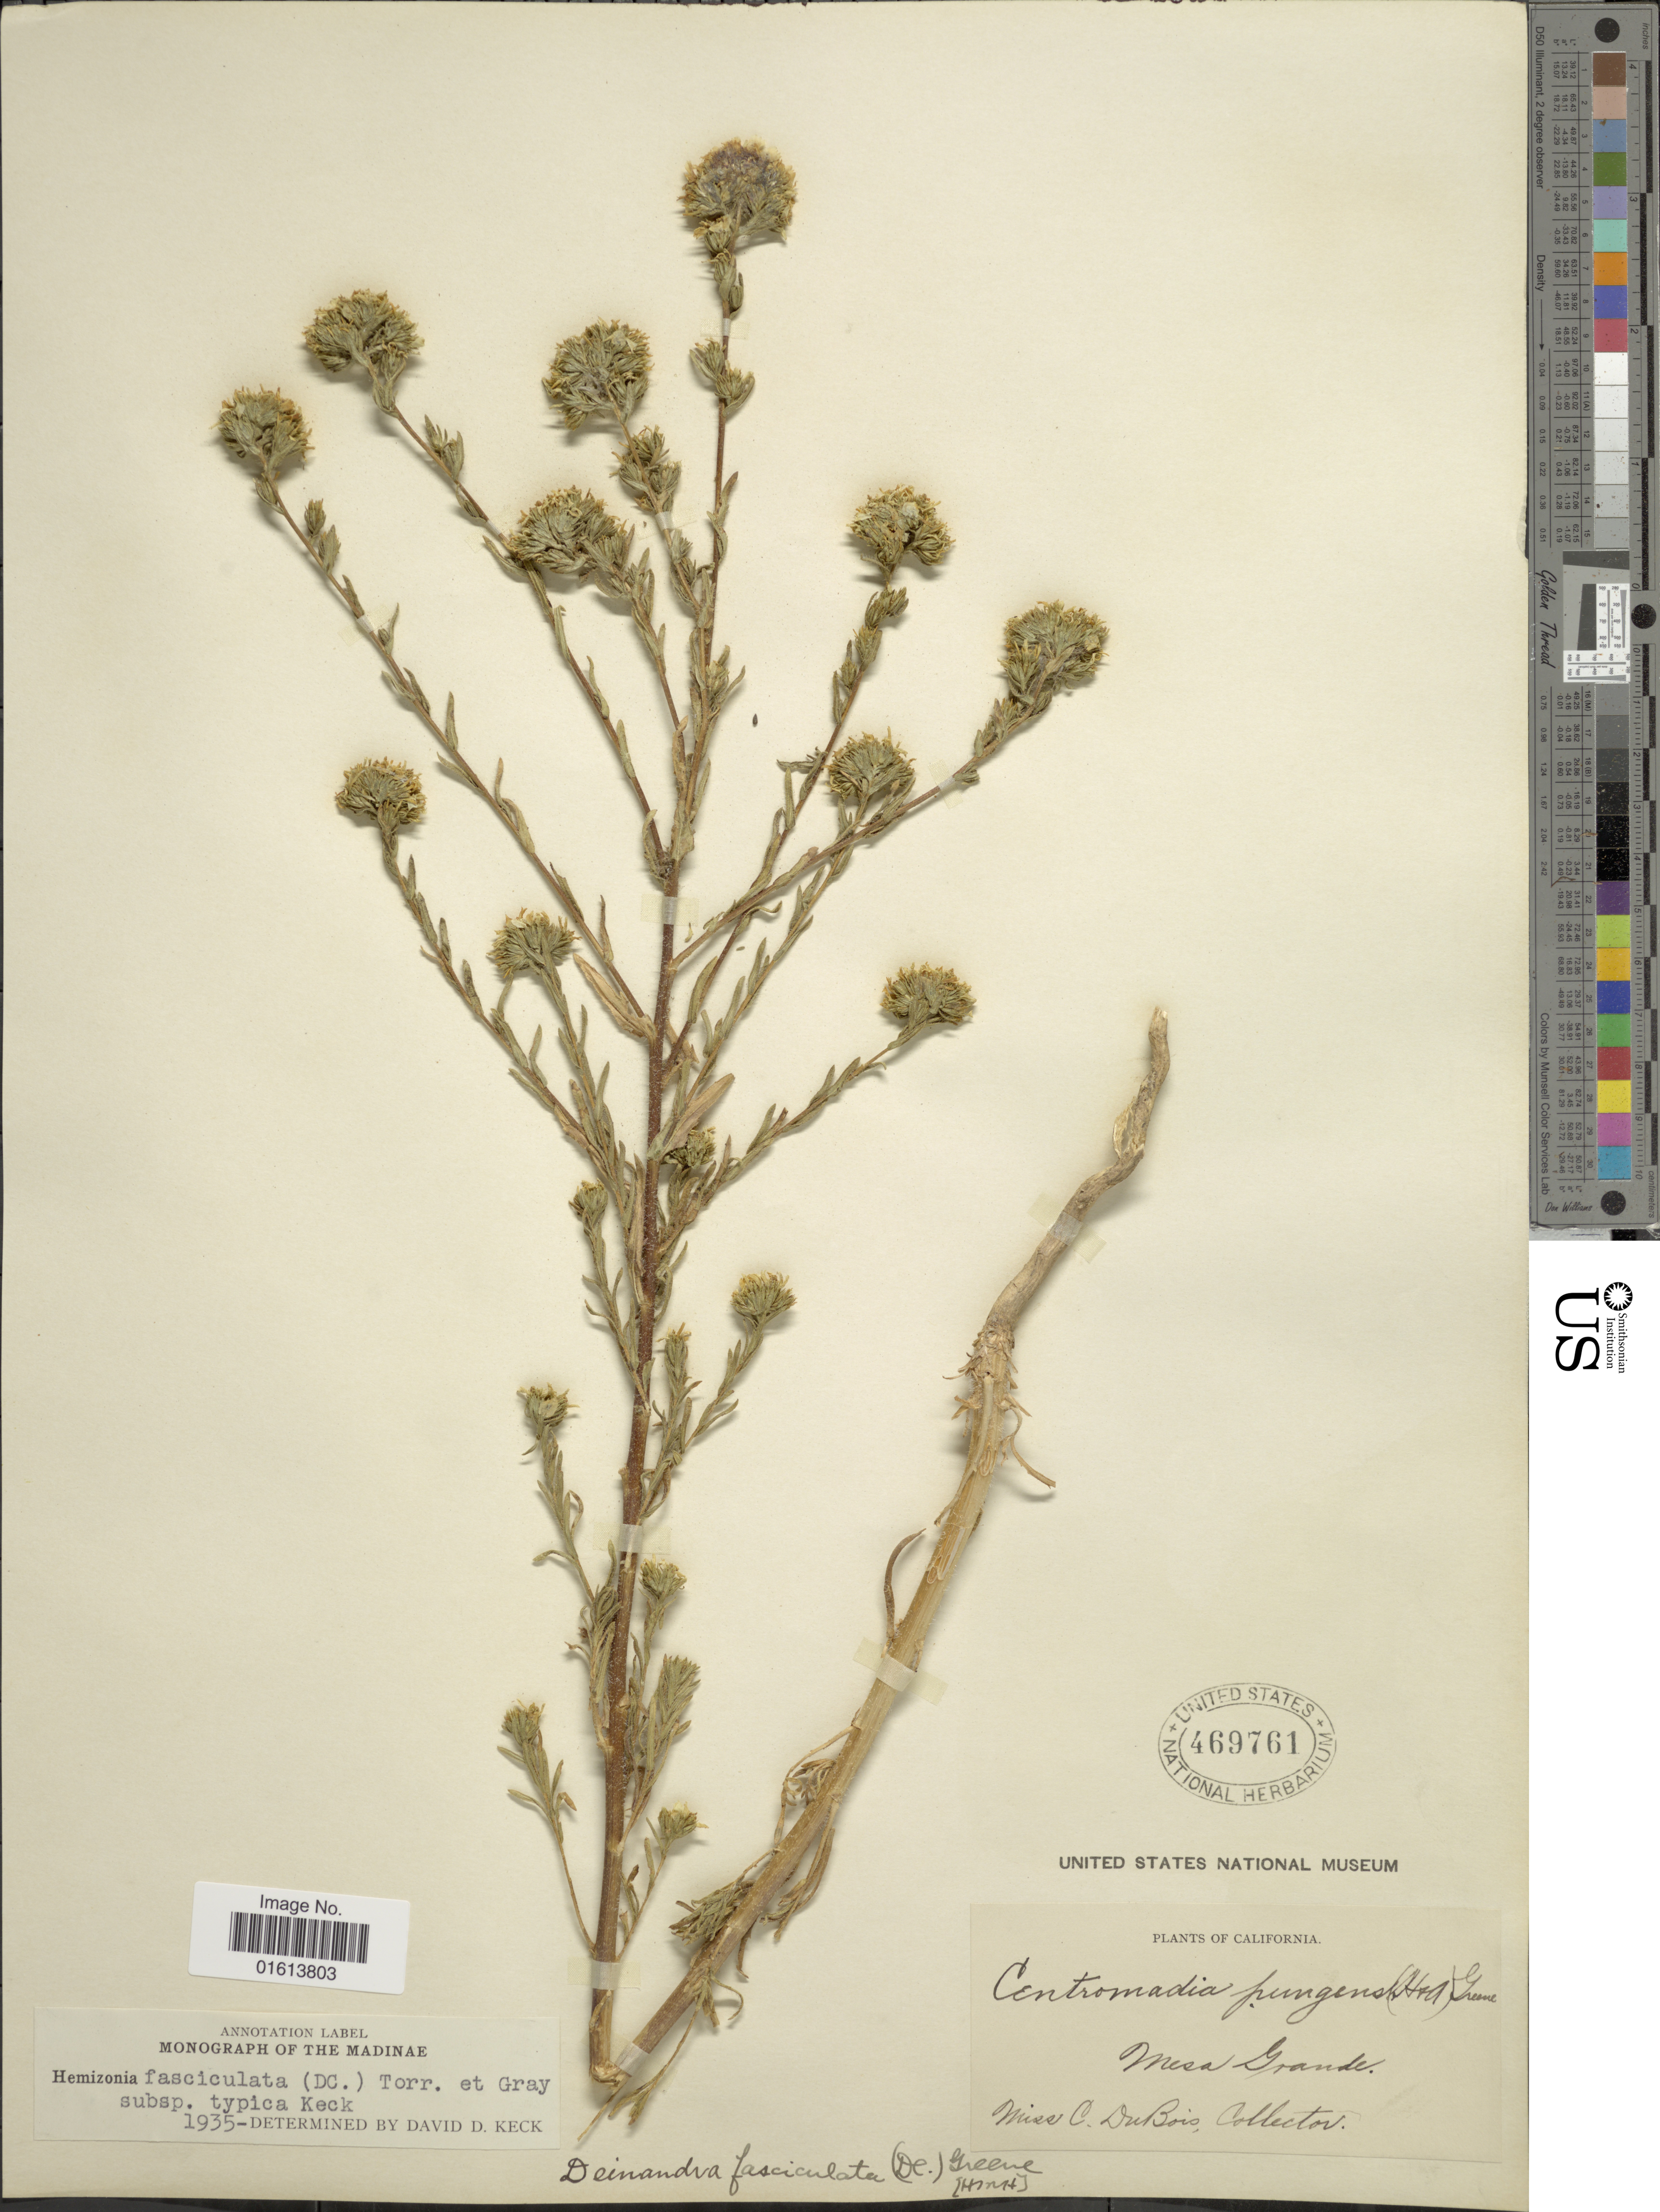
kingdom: Plantae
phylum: Tracheophyta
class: Magnoliopsida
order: Asterales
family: Asteraceae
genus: Deinandra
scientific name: Deinandra fasciculata subsp. fasciculata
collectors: C. Dubois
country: United States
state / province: California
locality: California. Mesa Grande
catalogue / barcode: US 469761